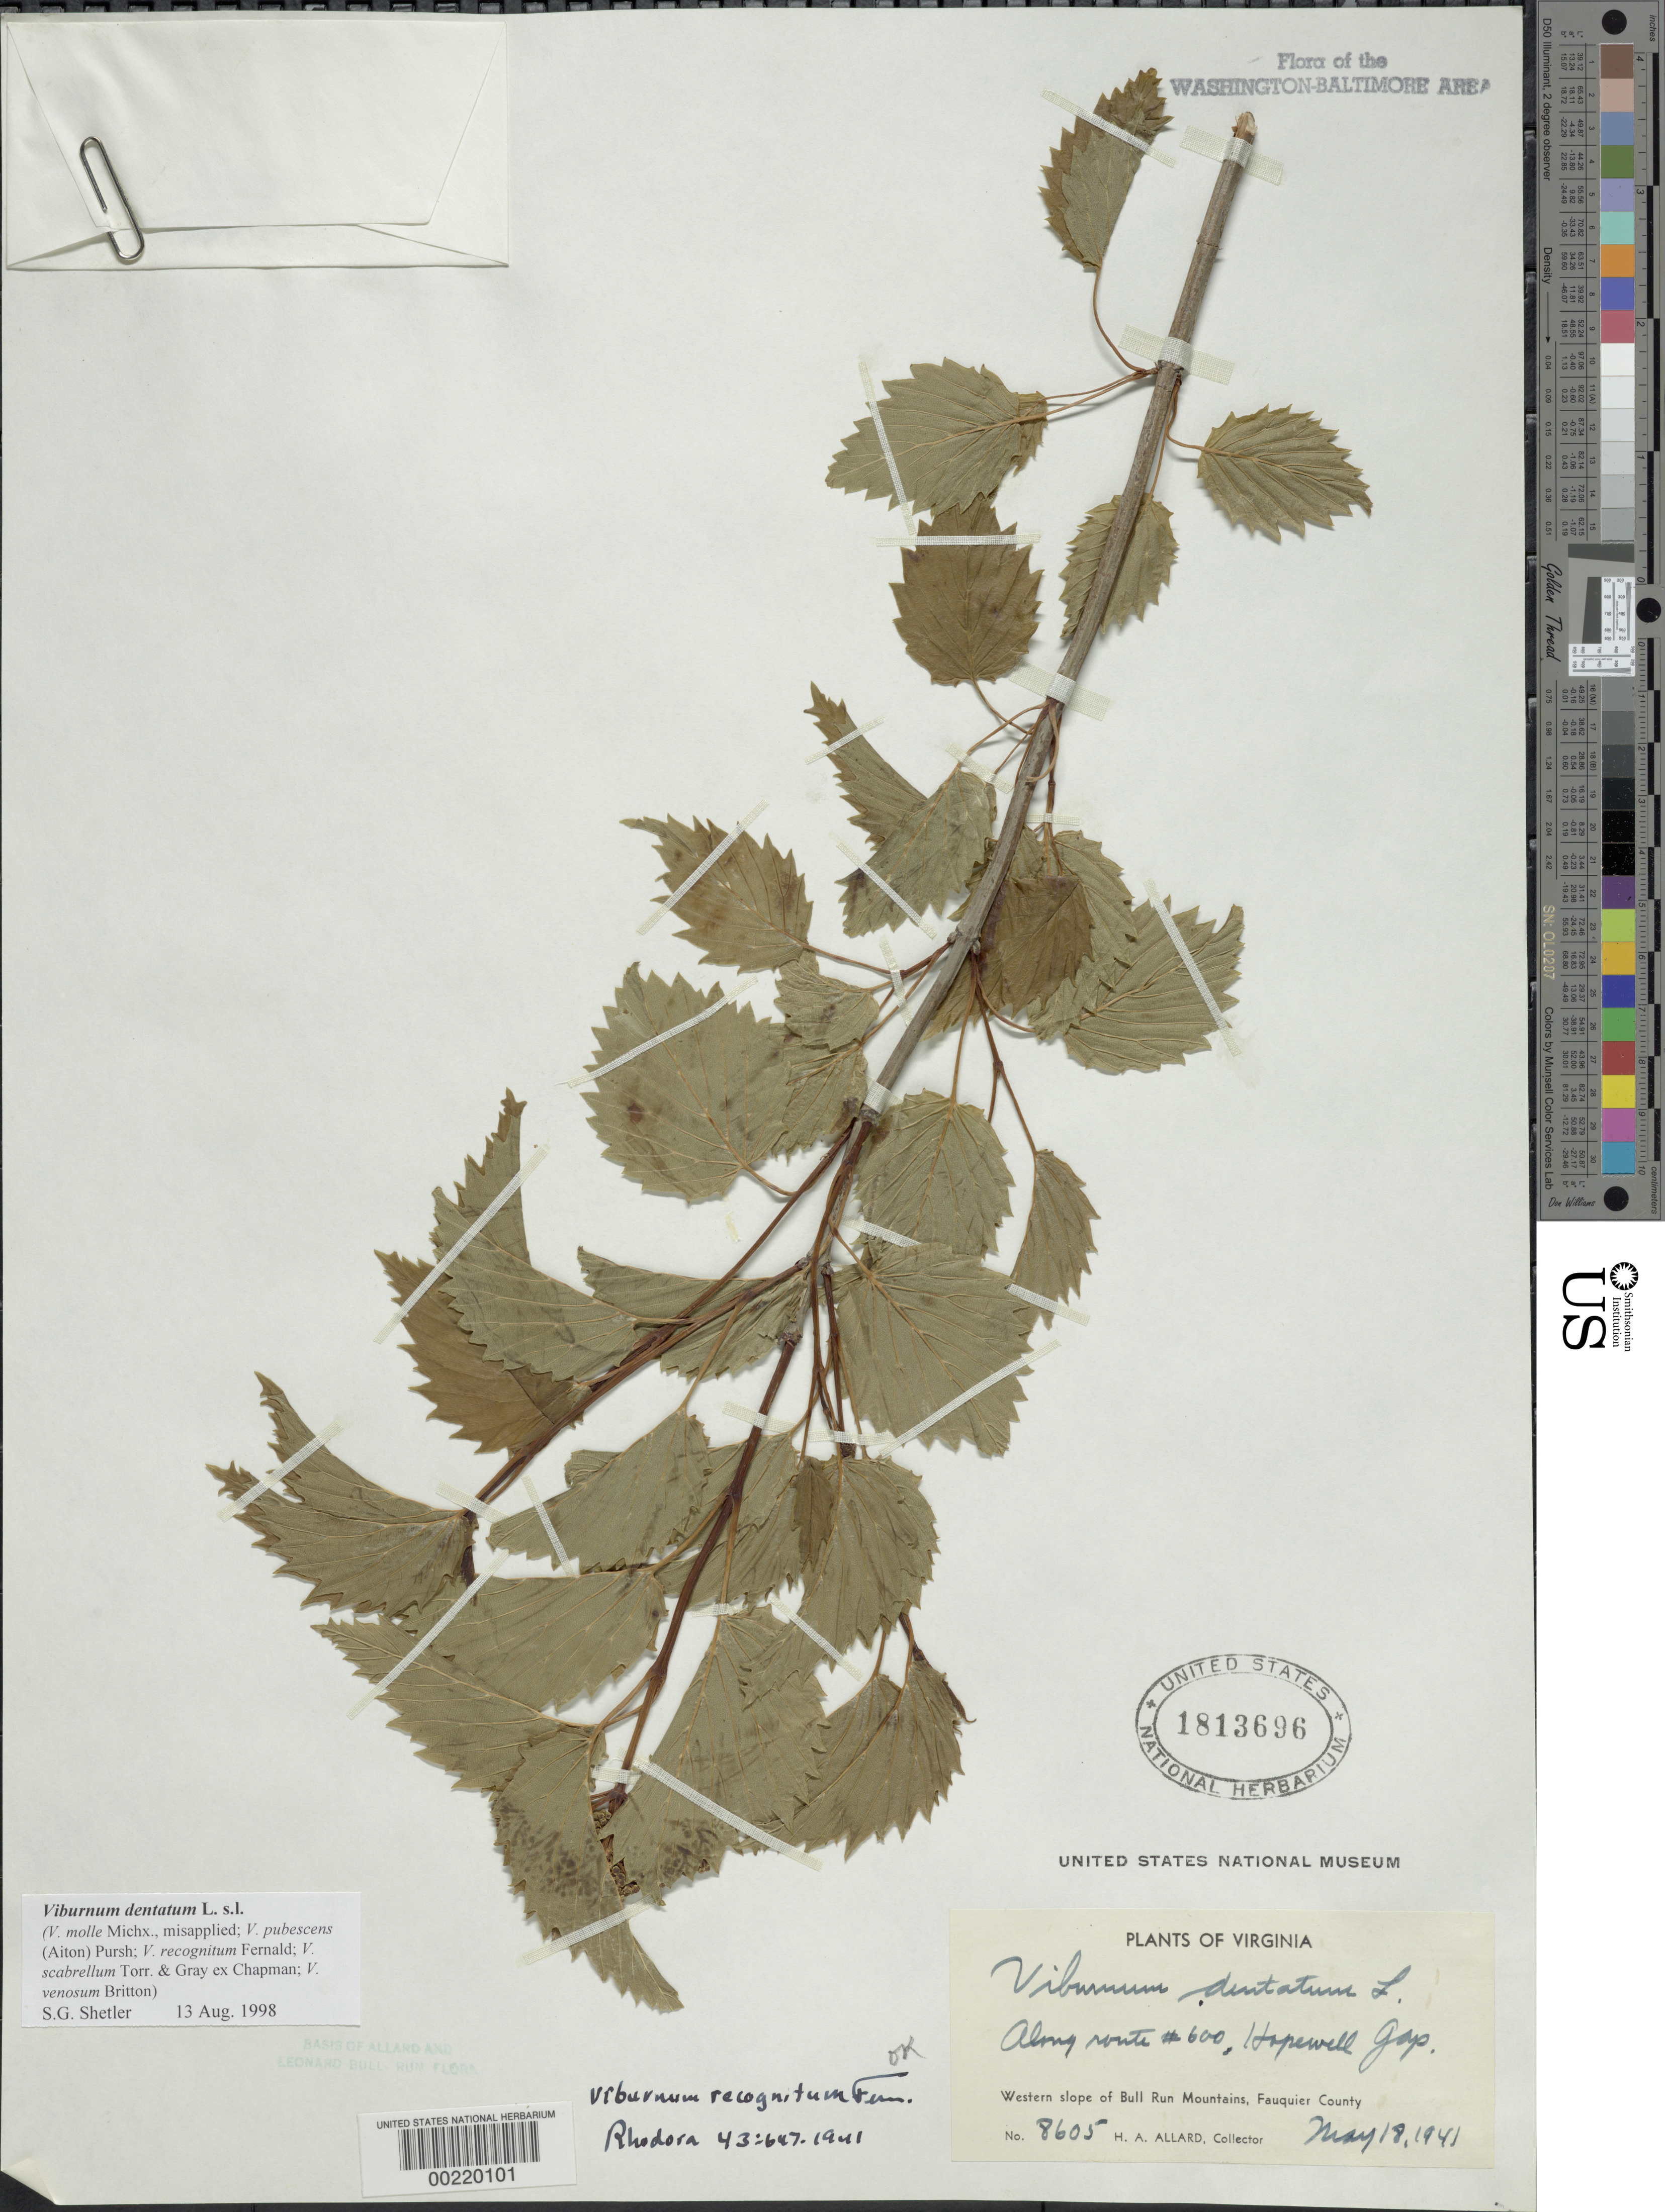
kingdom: Plantae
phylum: Tracheophyta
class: Magnoliopsida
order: Dipsacales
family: Viburnaceae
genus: Viburnum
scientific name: Viburnum dentatum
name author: L.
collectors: H. A. Allard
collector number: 8605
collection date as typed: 18 May 1941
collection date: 1941-05-18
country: United States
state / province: Virginia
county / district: Fauquier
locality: Hopewell Gap Rt. 600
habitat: Roadside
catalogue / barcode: US 1813696